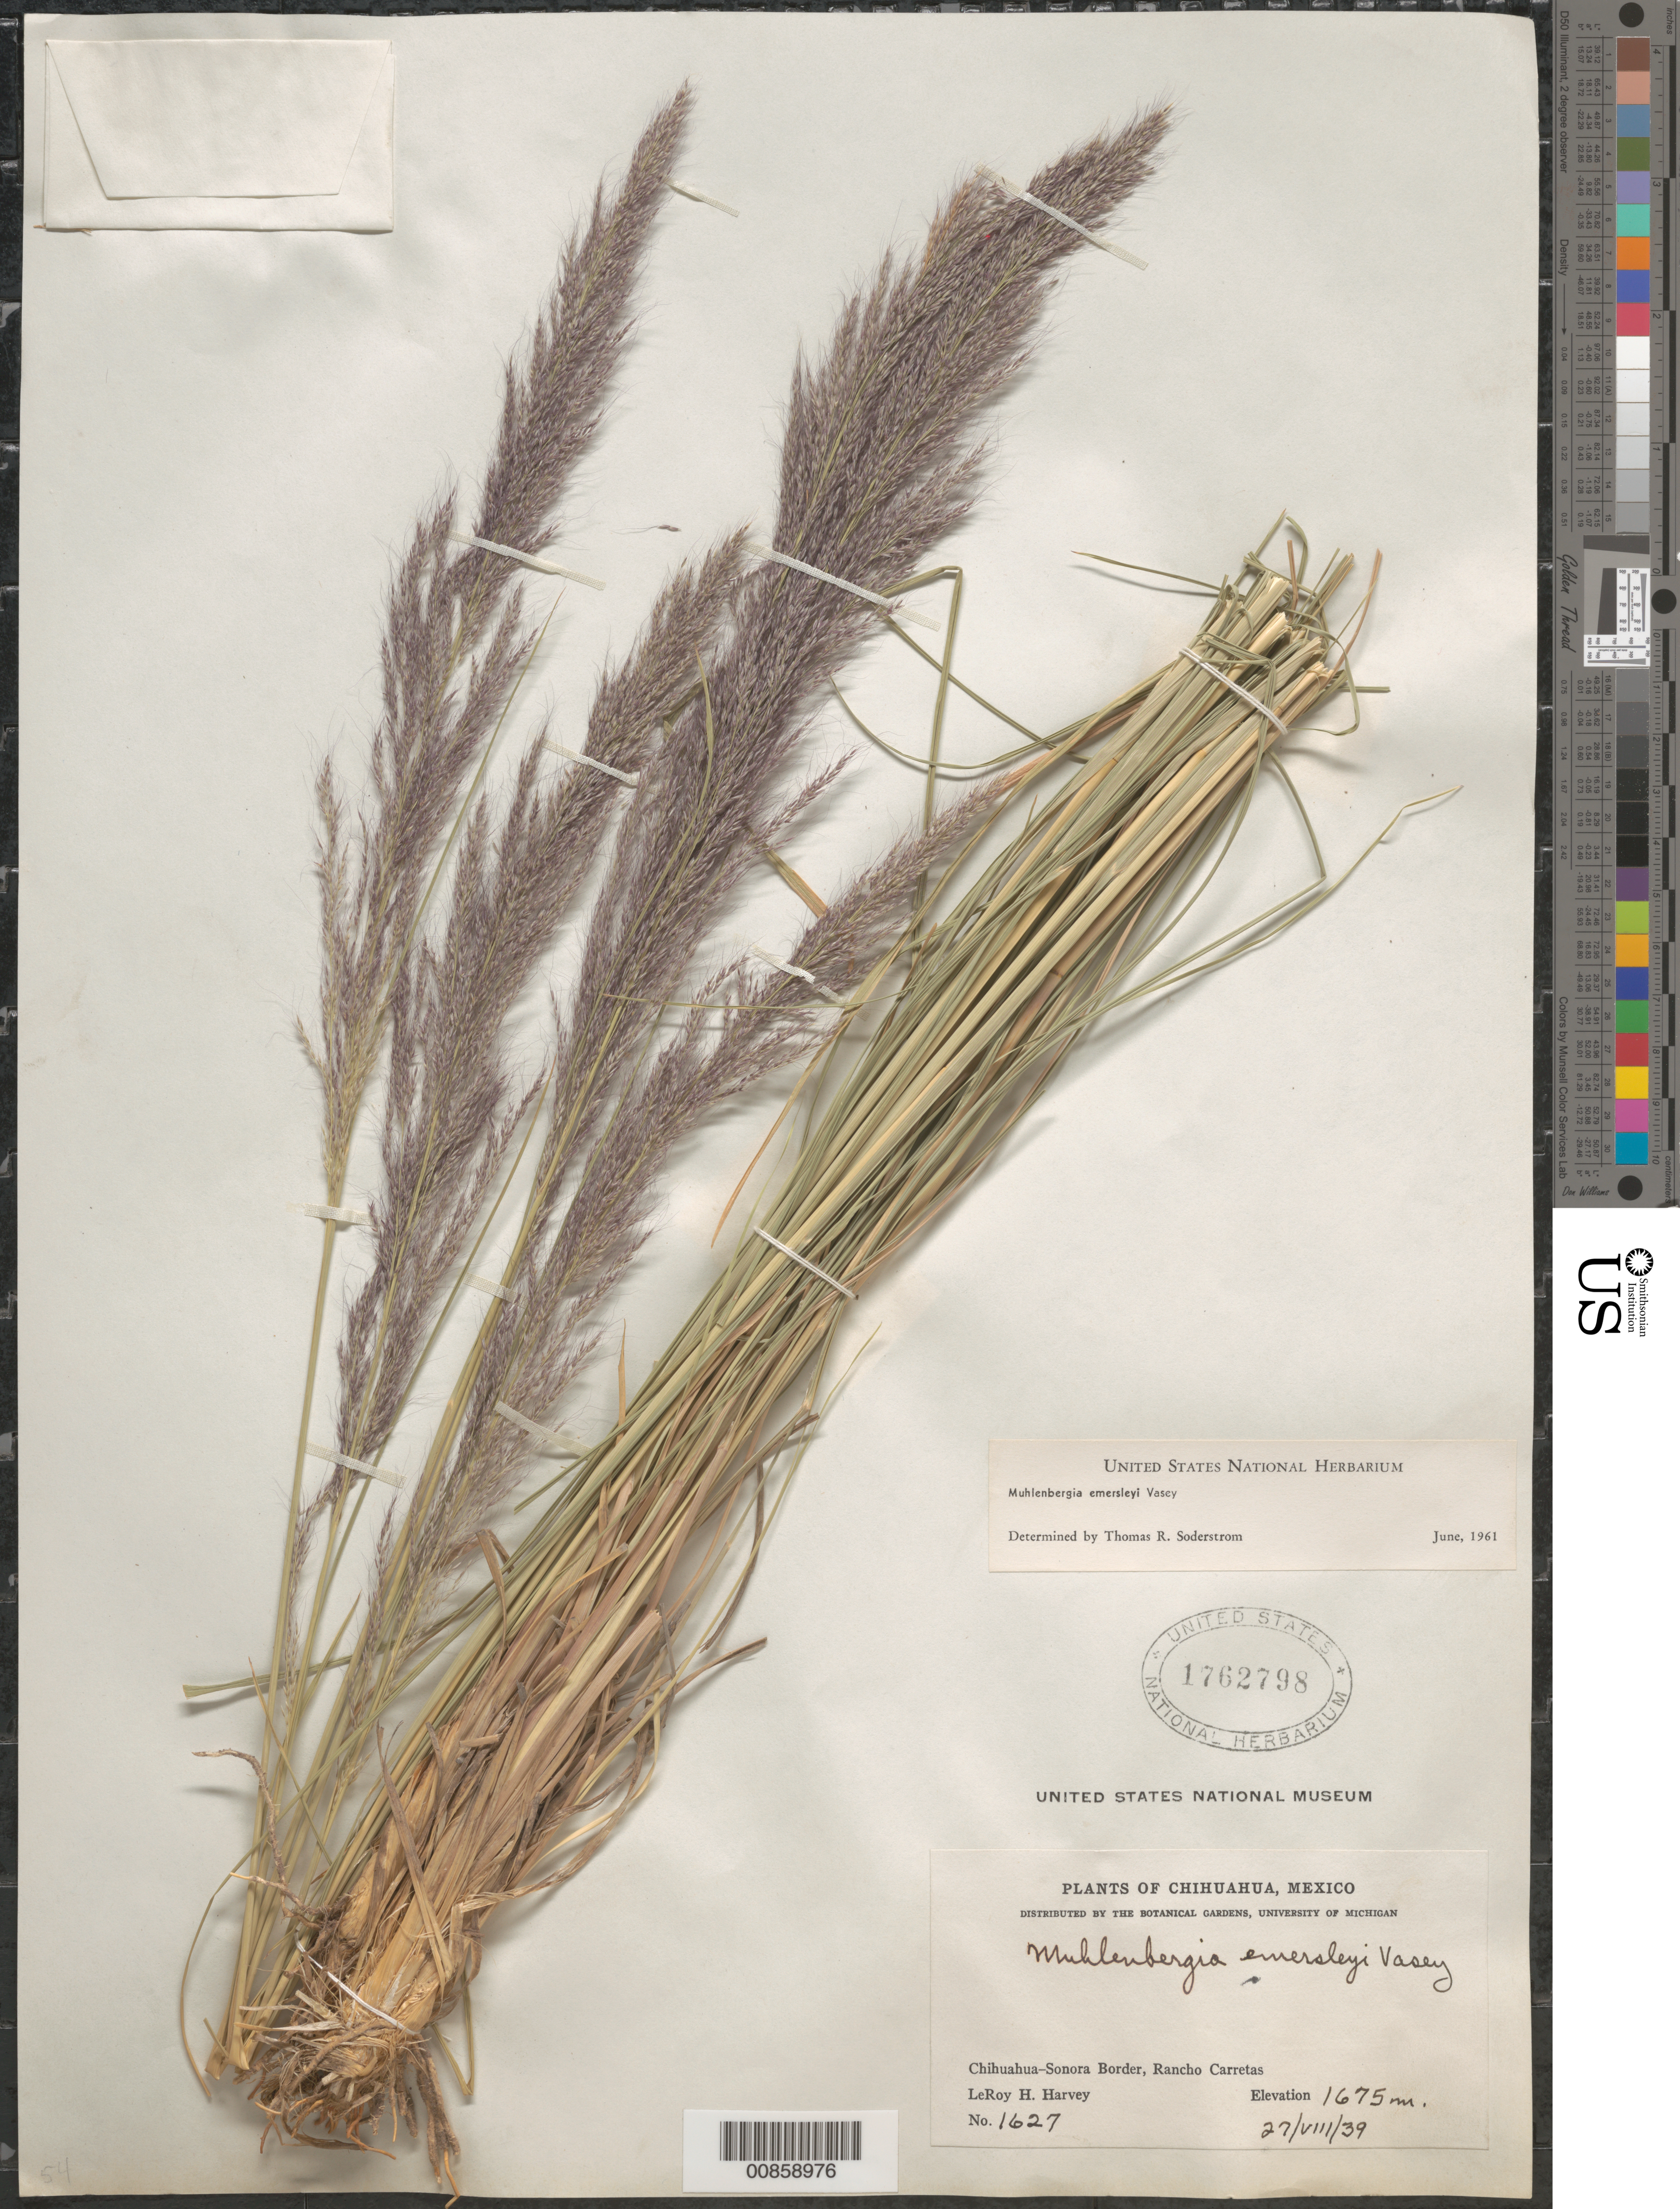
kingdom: Plantae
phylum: Tracheophyta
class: Liliopsida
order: Poales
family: Poaceae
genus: Muhlenbergia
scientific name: Muhlenbergia emersleyi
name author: Vasey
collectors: L. H. Harvey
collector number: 1627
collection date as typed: Transcribed d/m/y: 27/8/39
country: Mexico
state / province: Chihuahua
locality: Chihuahua-Sonora Border, Rancho Carretas.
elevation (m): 1675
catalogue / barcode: US 1762798